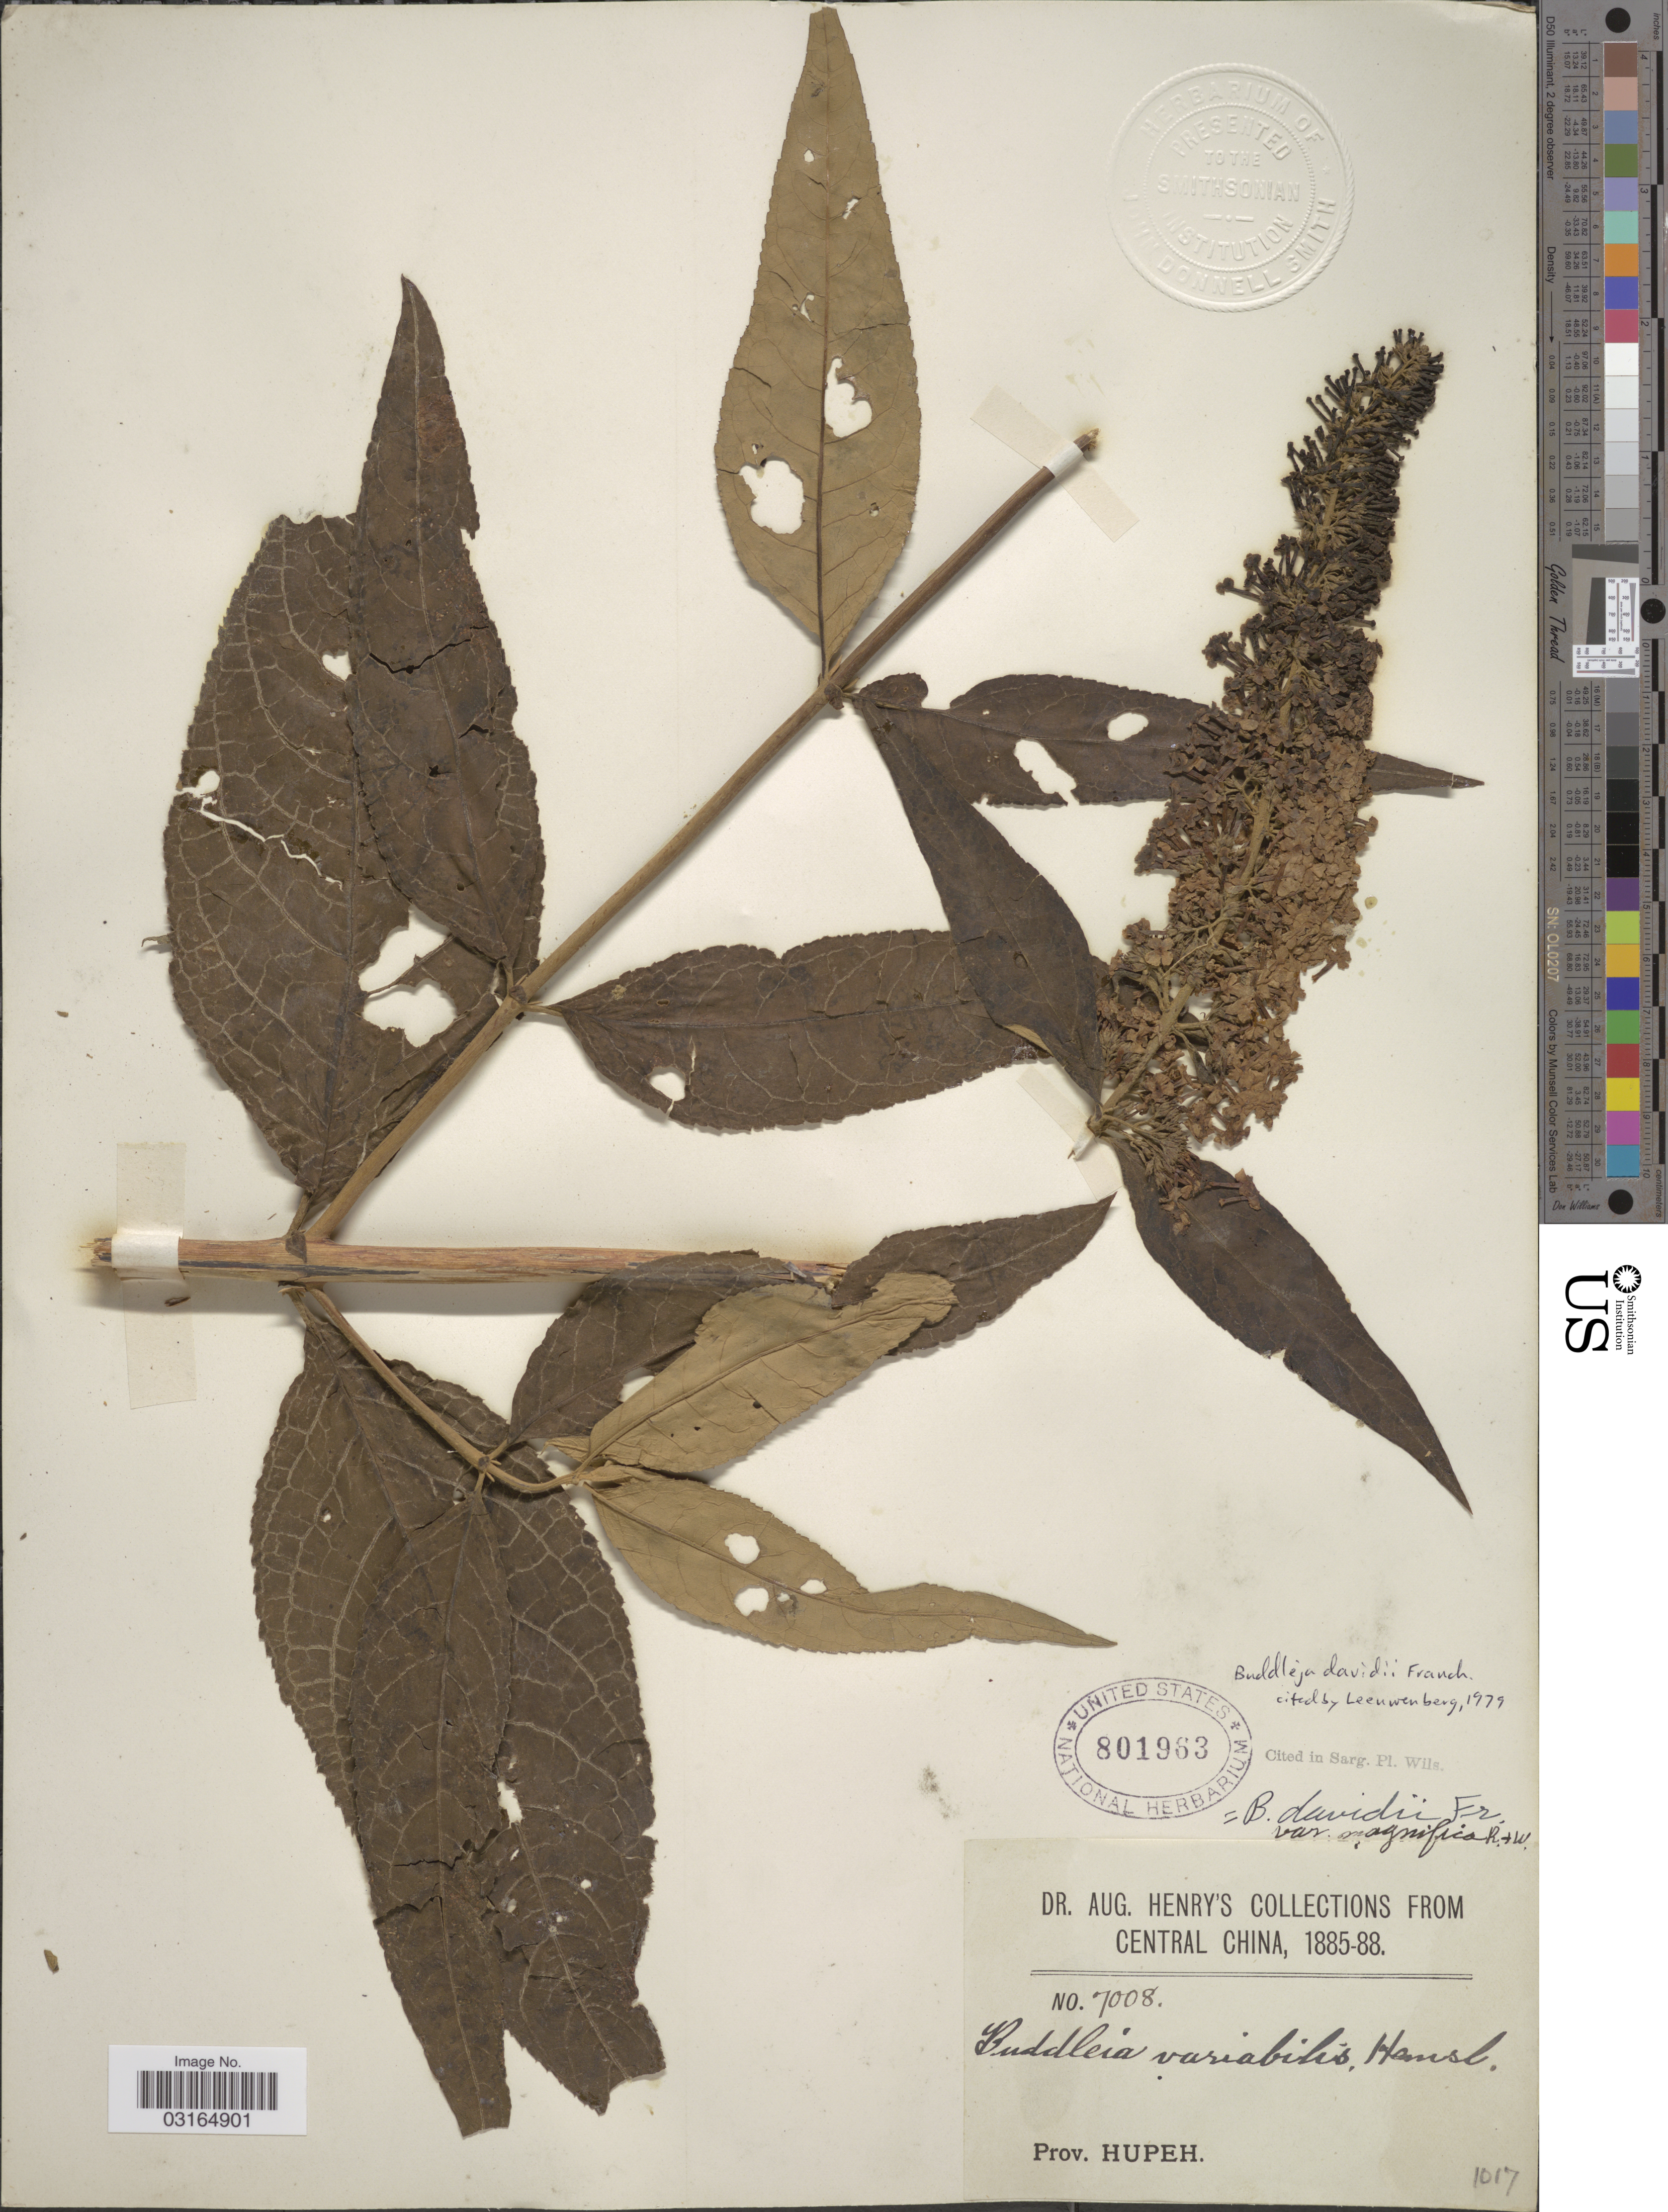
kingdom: Plantae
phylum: Tracheophyta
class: Magnoliopsida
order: Lamiales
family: Scrophulariaceae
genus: Buddleja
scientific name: Buddleja davidii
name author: Franch.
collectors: A. Henry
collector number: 7008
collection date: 1885/1888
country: China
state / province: Hubei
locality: Central China. Prov. Hupeh.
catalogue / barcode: US 801963